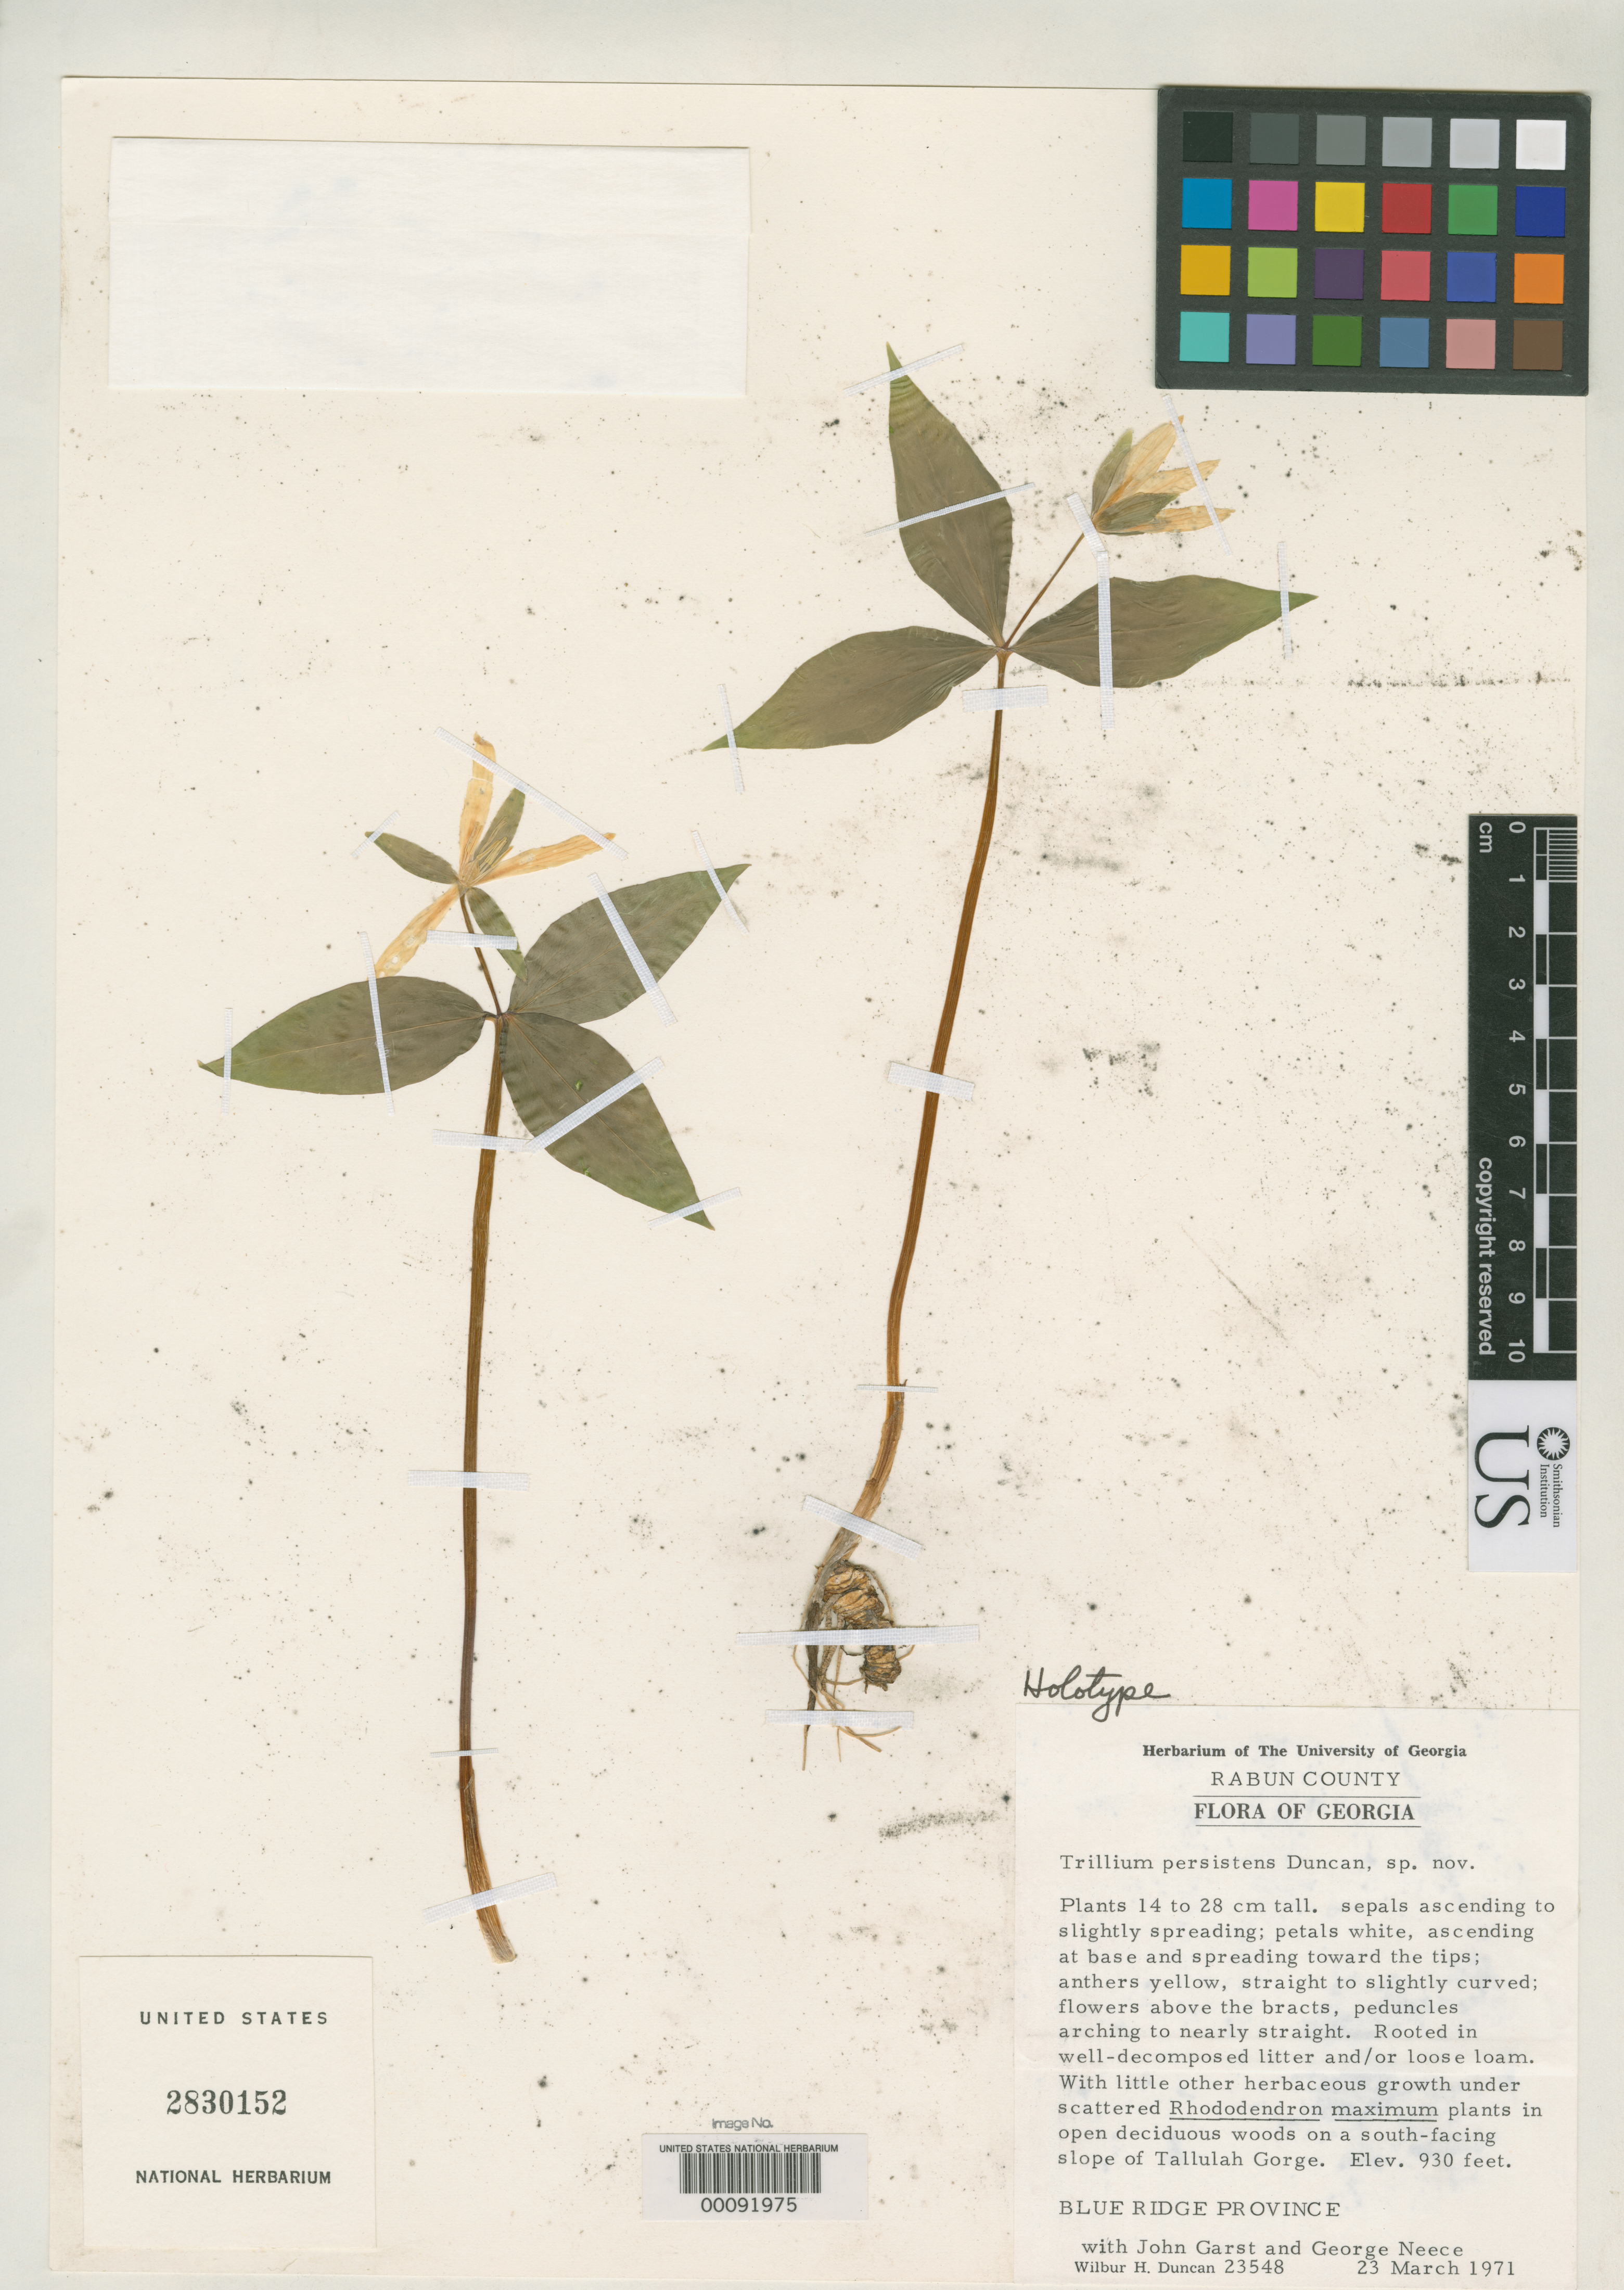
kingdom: Plantae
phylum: Tracheophyta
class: Liliopsida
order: Liliales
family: Melanthiaceae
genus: Trillium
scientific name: Trillium persistens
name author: W.H. Duncan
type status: Holotype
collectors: W. H. Duncan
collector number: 23548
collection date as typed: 23 Mar 1971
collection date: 1971-03-23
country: United States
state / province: Georgia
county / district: Rabun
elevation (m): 283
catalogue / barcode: US 2830152